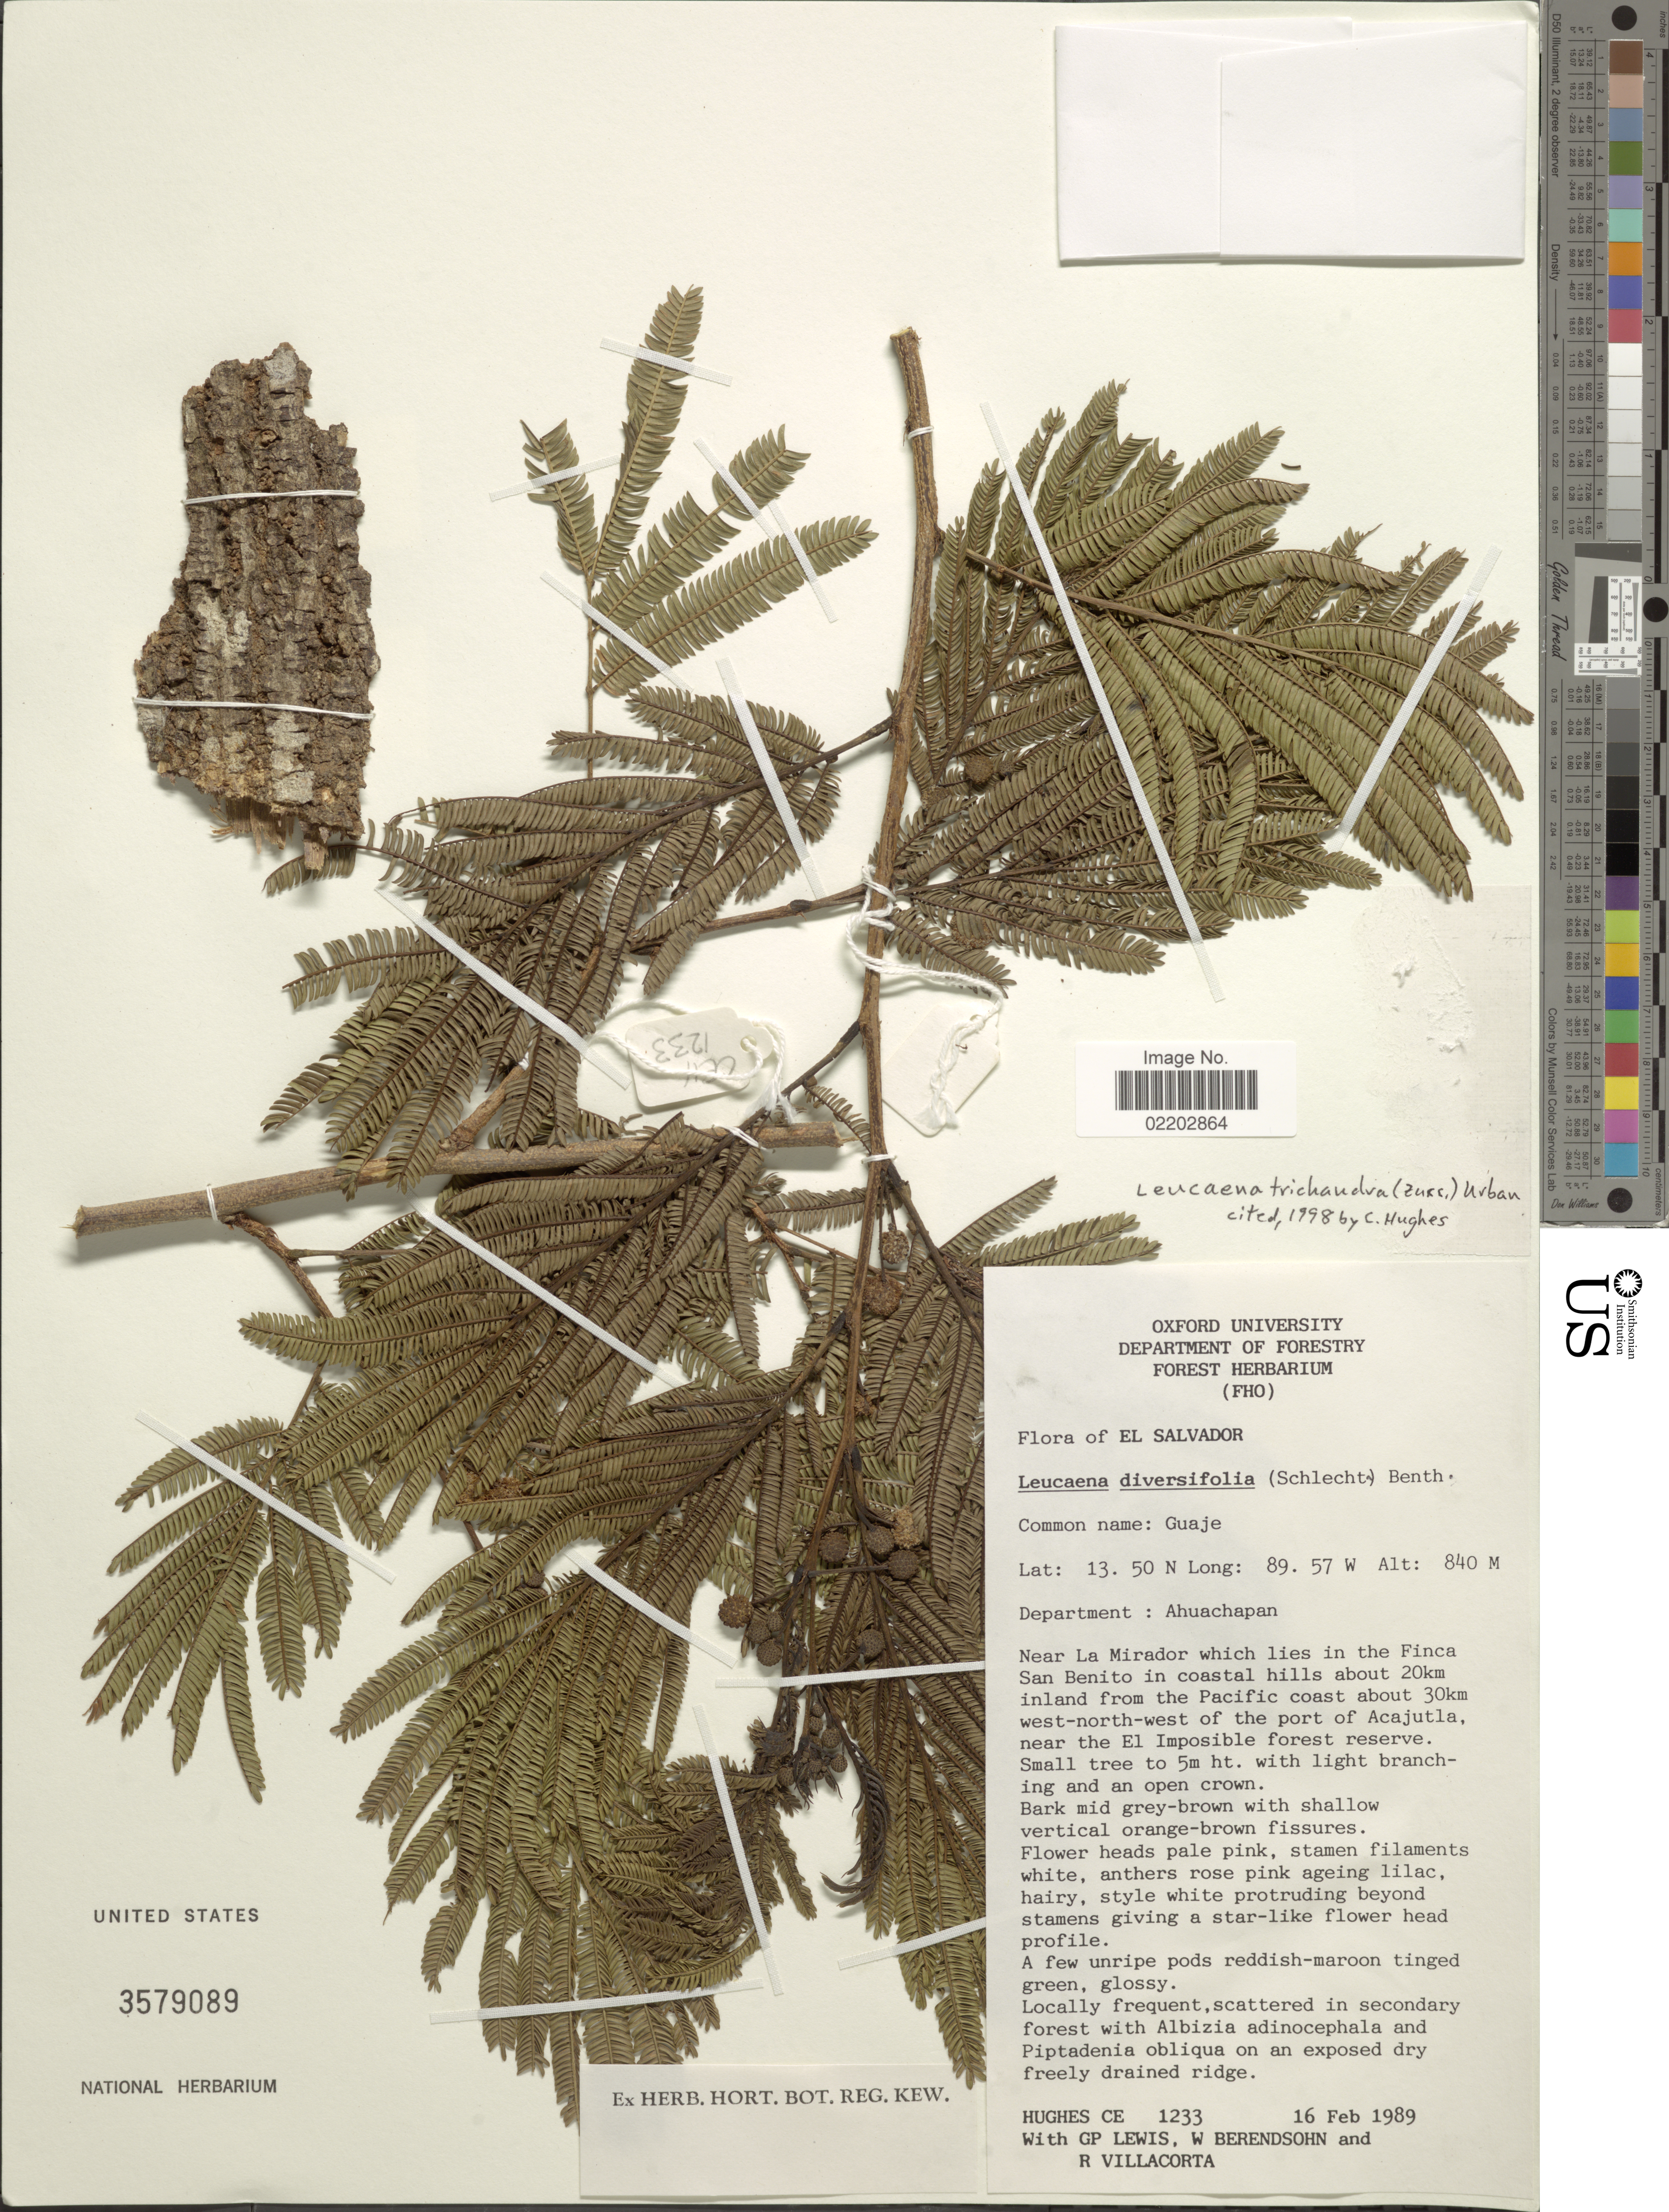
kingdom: Plantae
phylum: Tracheophyta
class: Magnoliopsida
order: Fabales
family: Fabaceae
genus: Leucaena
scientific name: Leucaena trichandra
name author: (Zucc.) Urb.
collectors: C. E. Hughes, G. Lewis, W. Berendsohn & R. Villacorta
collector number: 1233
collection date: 1989-02-16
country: El Salvador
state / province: Ahuachapan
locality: Guaje, near La Mirador which lies in the Finaca San Benito in coasthal hill about 2 km inland from the Pecific coast about 30km west-north-west of the port of Acajutla, near the El Imosible forest reserve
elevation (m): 840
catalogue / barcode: US 3579089